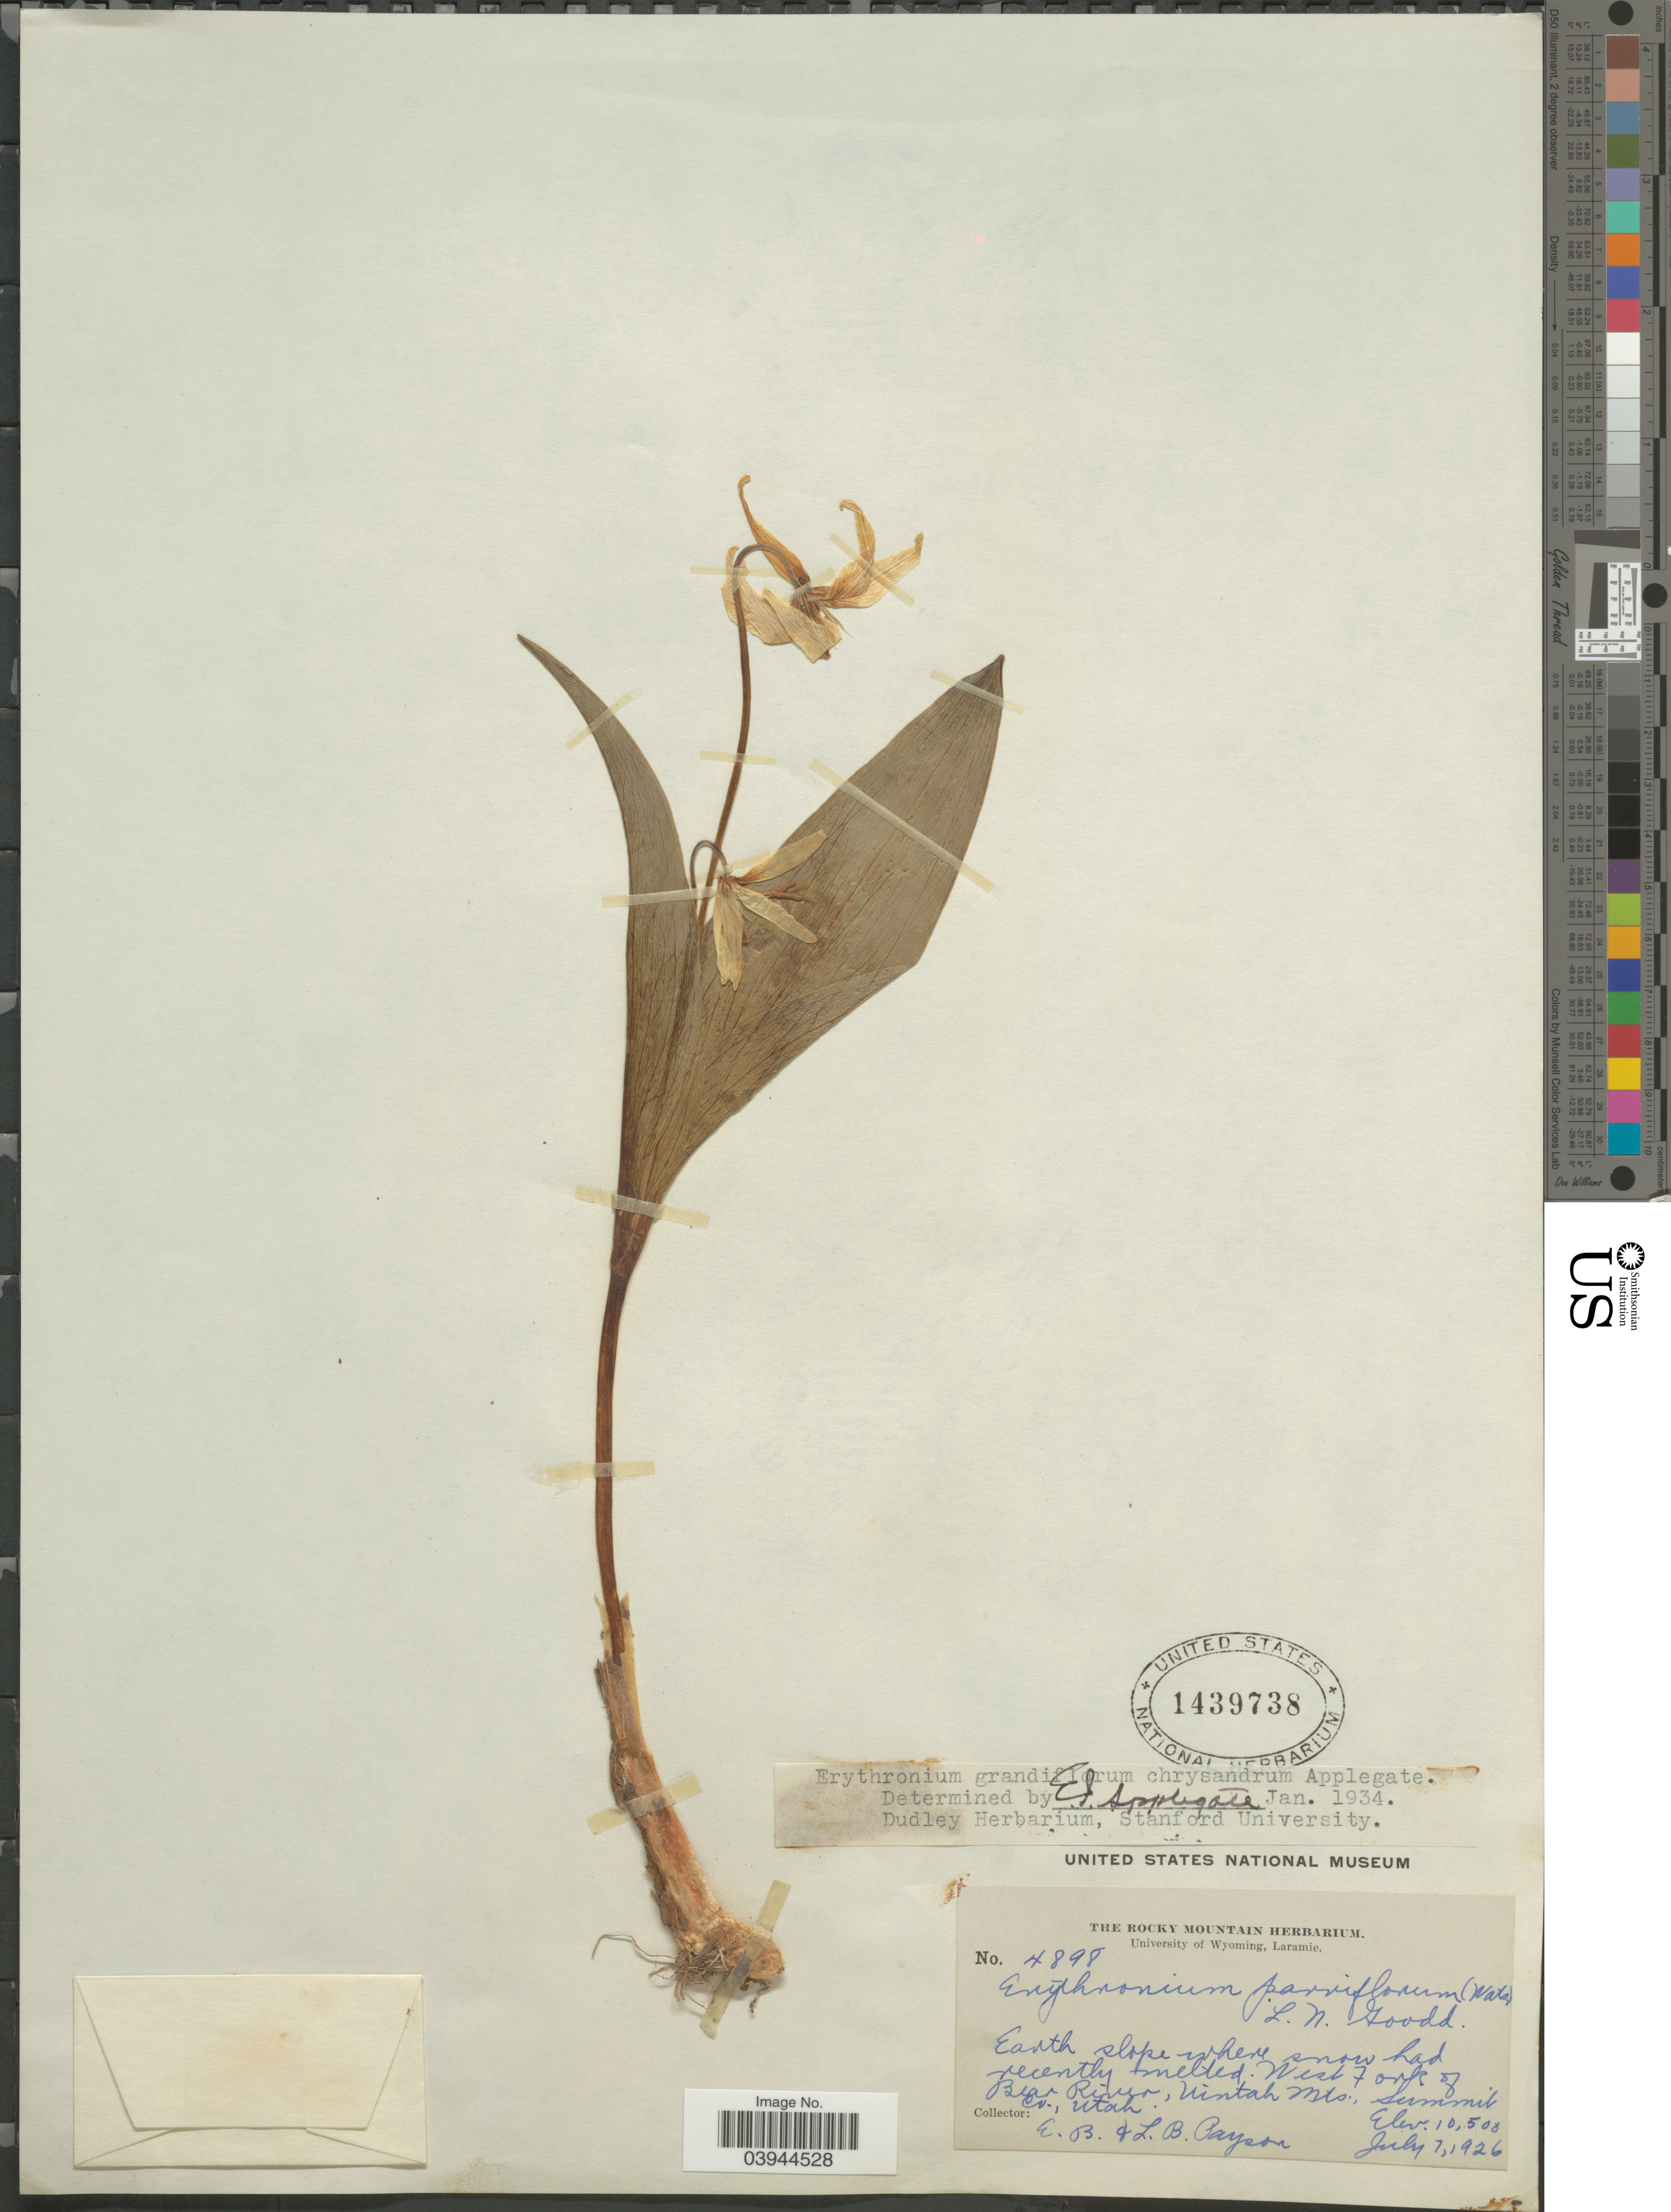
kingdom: Plantae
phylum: Tracheophyta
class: Liliopsida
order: Liliales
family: Liliaceae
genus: Erythronium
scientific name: Erythronium grandiflorum subsp. chrysandrum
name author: (Applegate) Abrams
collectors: E. B. Payson & L. Payson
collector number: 4898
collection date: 1926-07-07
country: United States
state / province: Utah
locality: West Fork of Bear River, Uintah Mts., Summit Co.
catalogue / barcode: US 1439738